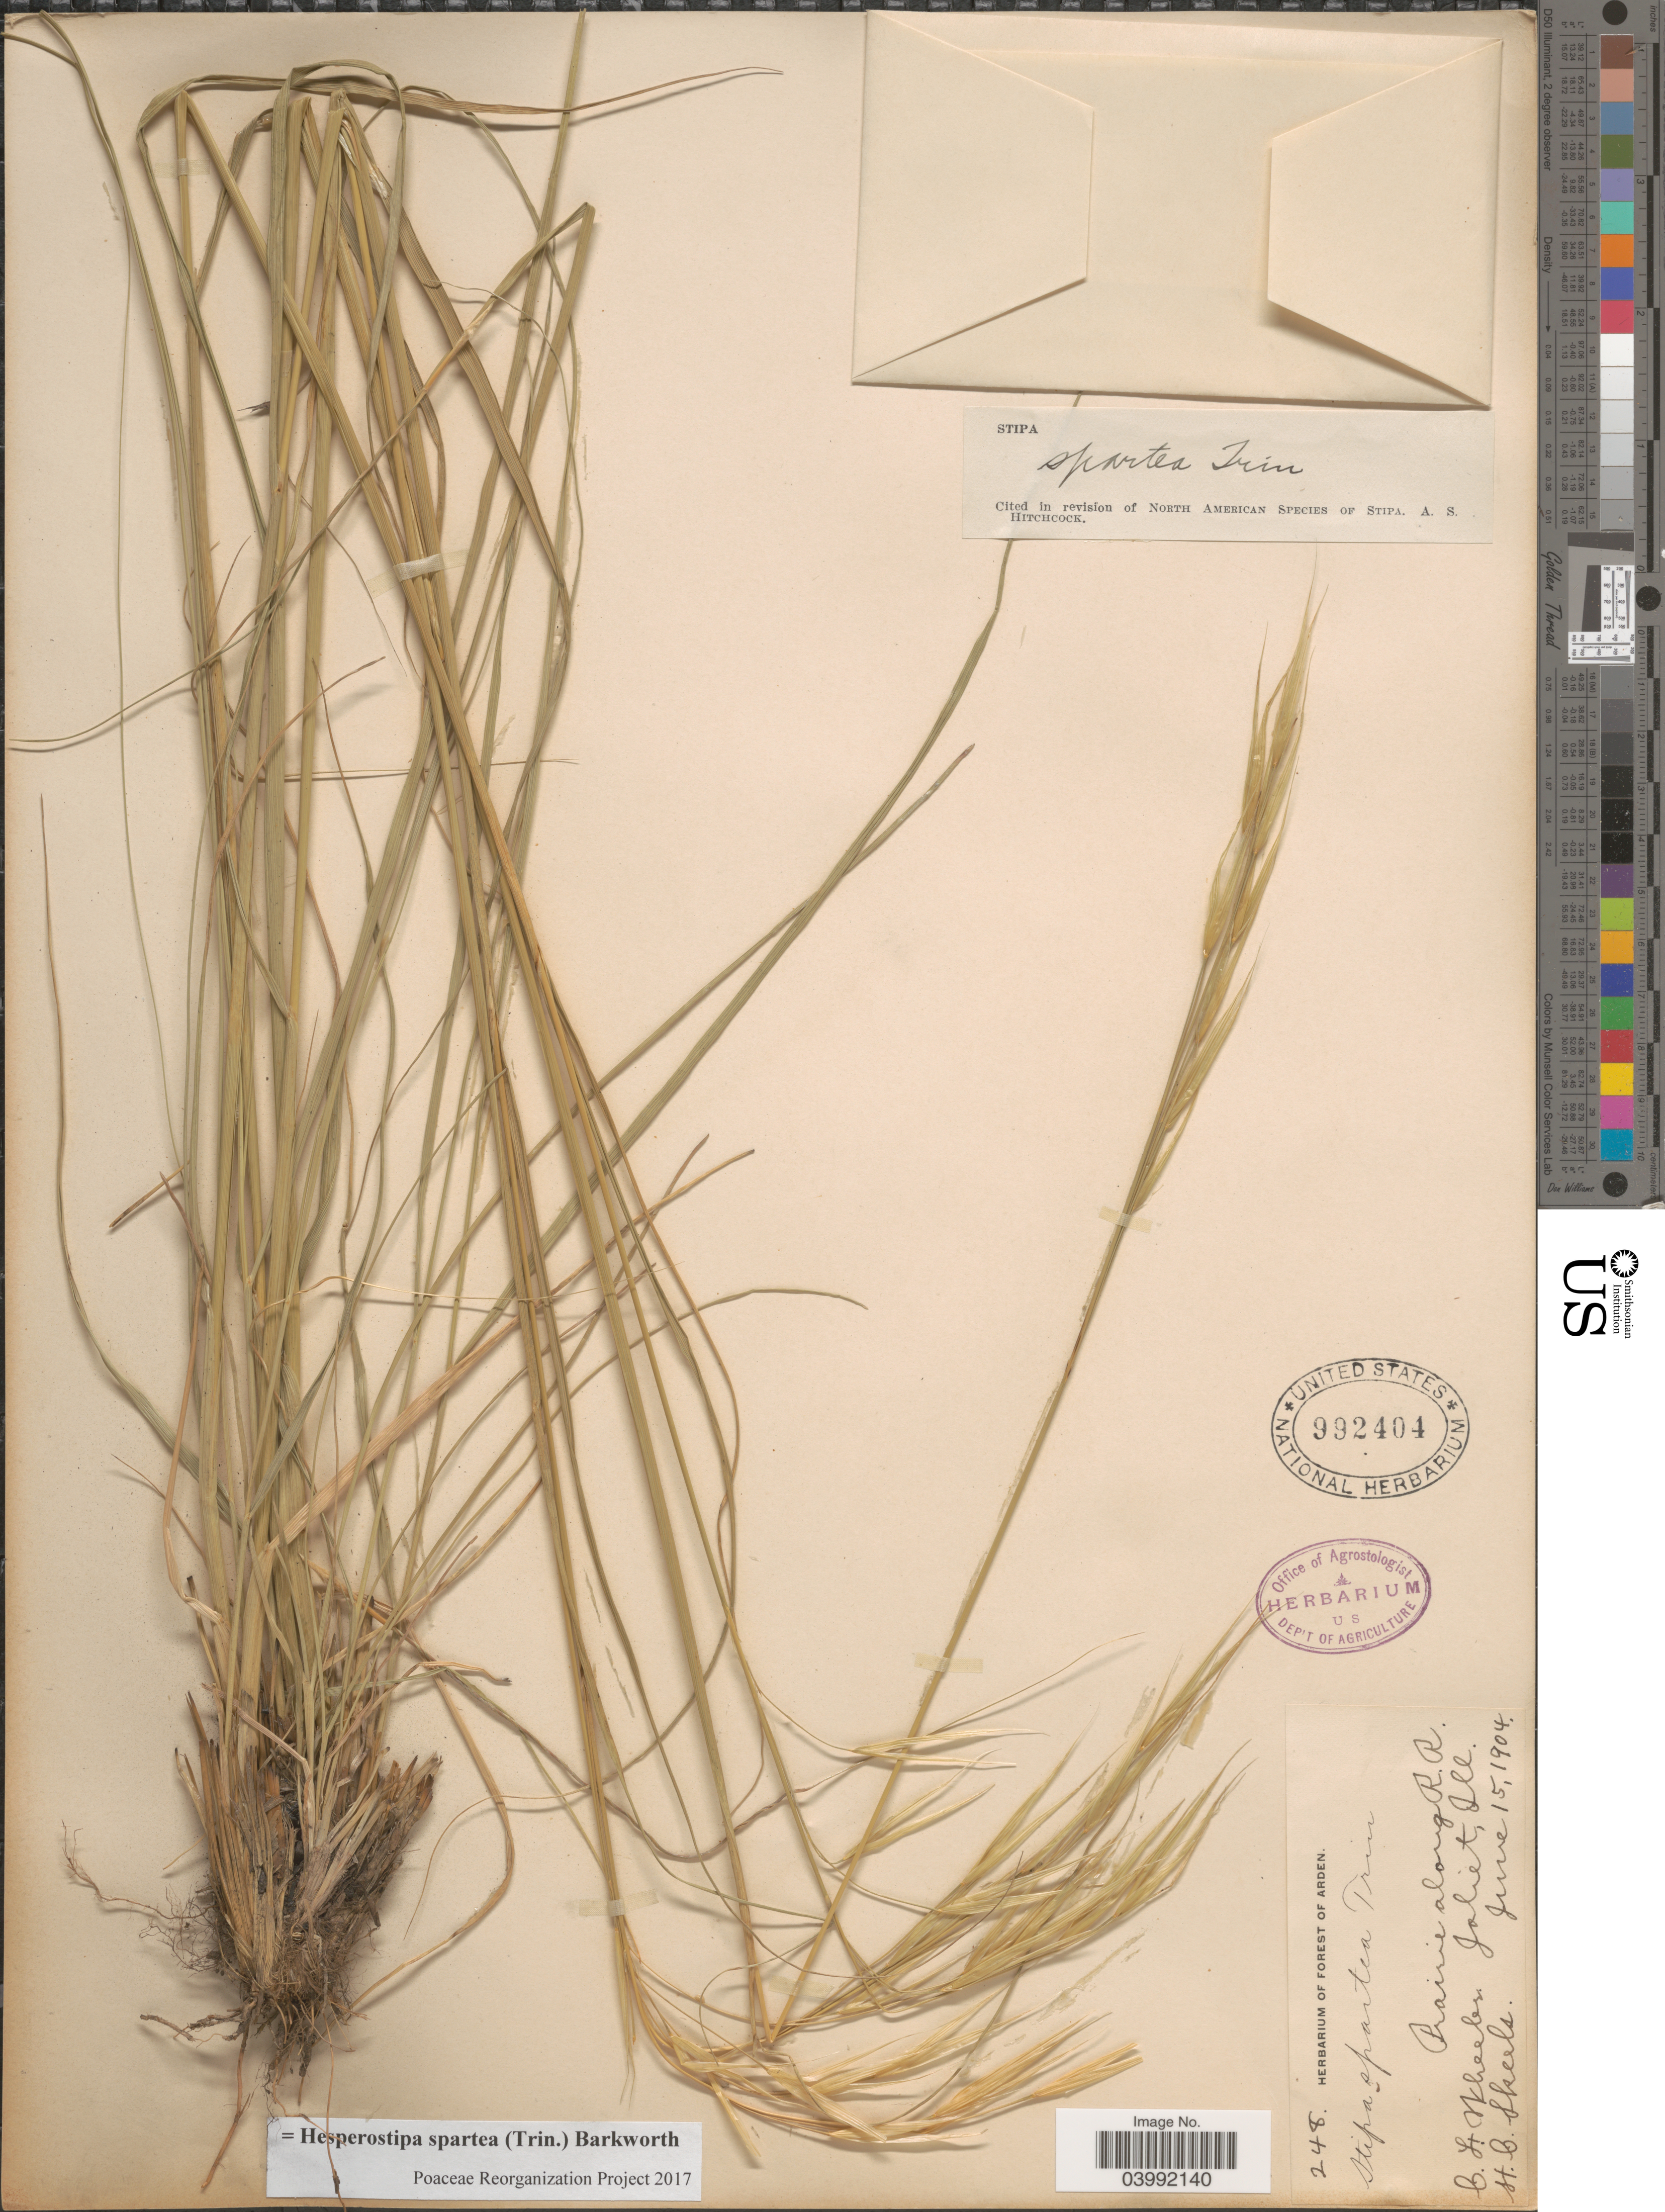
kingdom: Plantae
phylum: Tracheophyta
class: Liliopsida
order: Poales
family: Poaceae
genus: Hesperostipa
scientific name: Hesperostipa spartea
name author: (Trin.) Barkworth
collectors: C. Wheeler & H. Skeels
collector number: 248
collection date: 1904-06-15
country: United States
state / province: Illinois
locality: Prairie along R.R. Joliet.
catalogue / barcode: US 992404